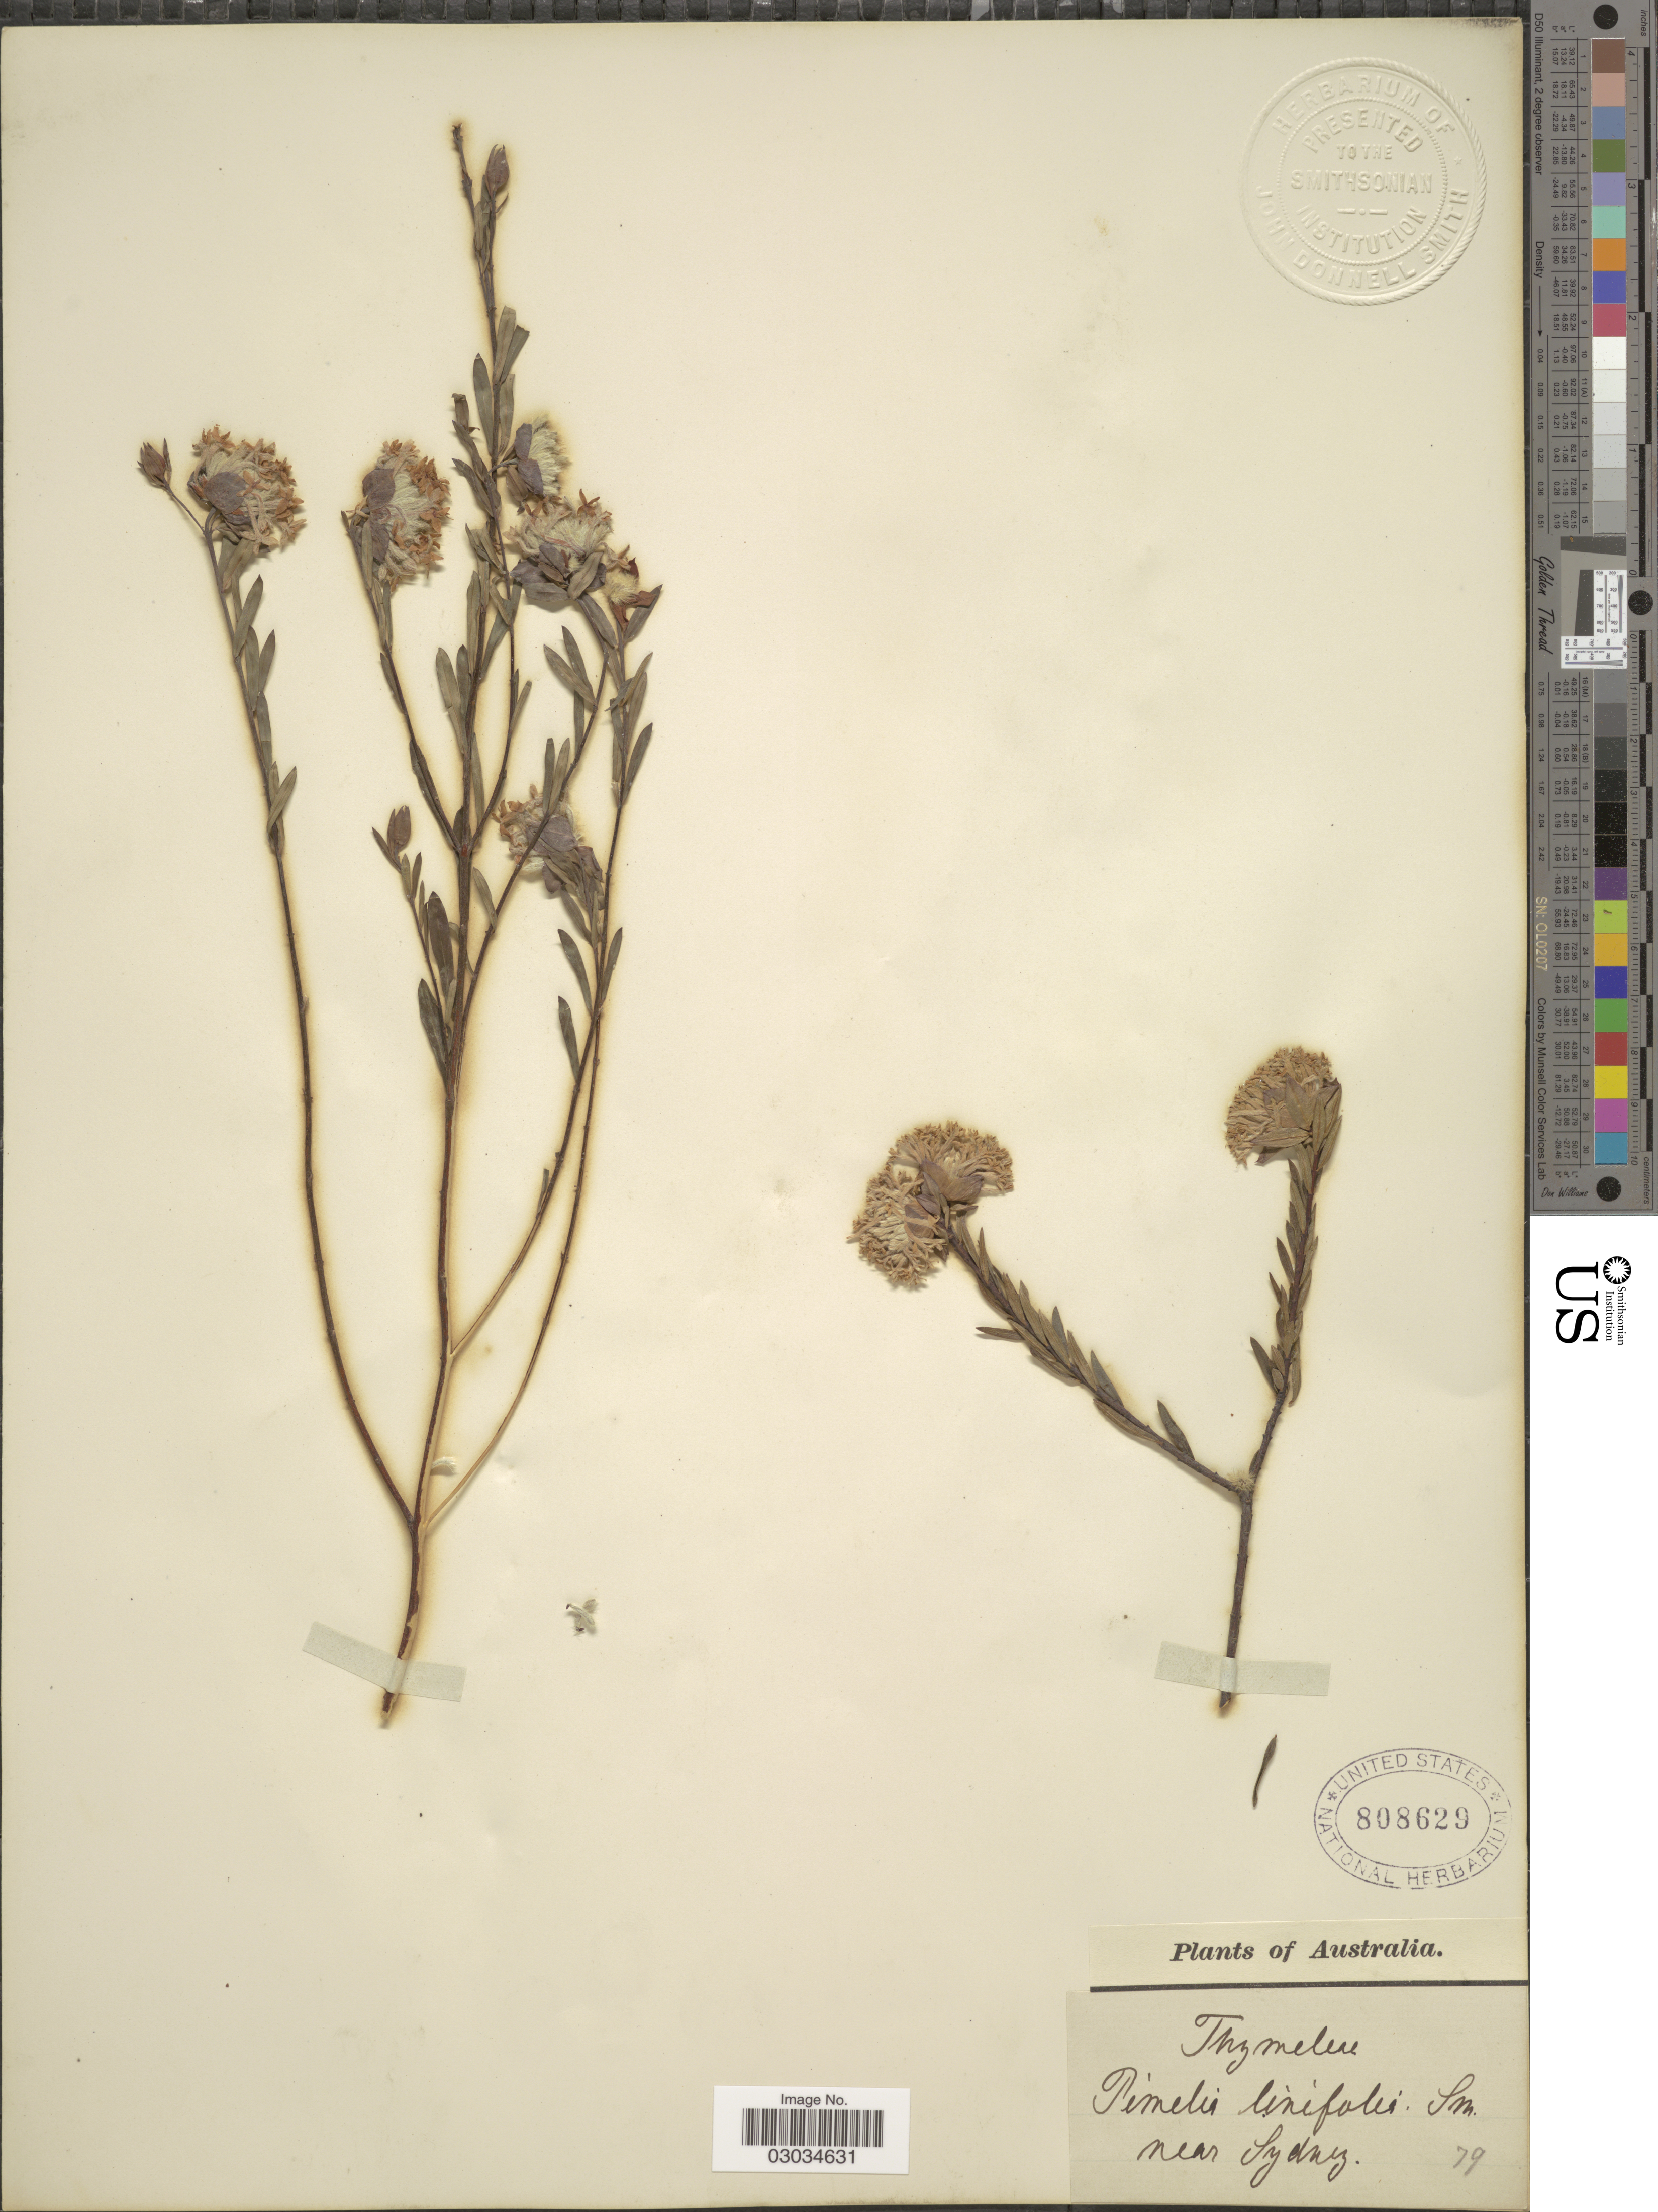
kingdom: Plantae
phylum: Tracheophyta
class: Magnoliopsida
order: Malvales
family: Thymelaeaceae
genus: Pimelea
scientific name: Pimelea linifolia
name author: Sm.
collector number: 79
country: Australia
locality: Near Sydney.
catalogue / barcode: US 808629